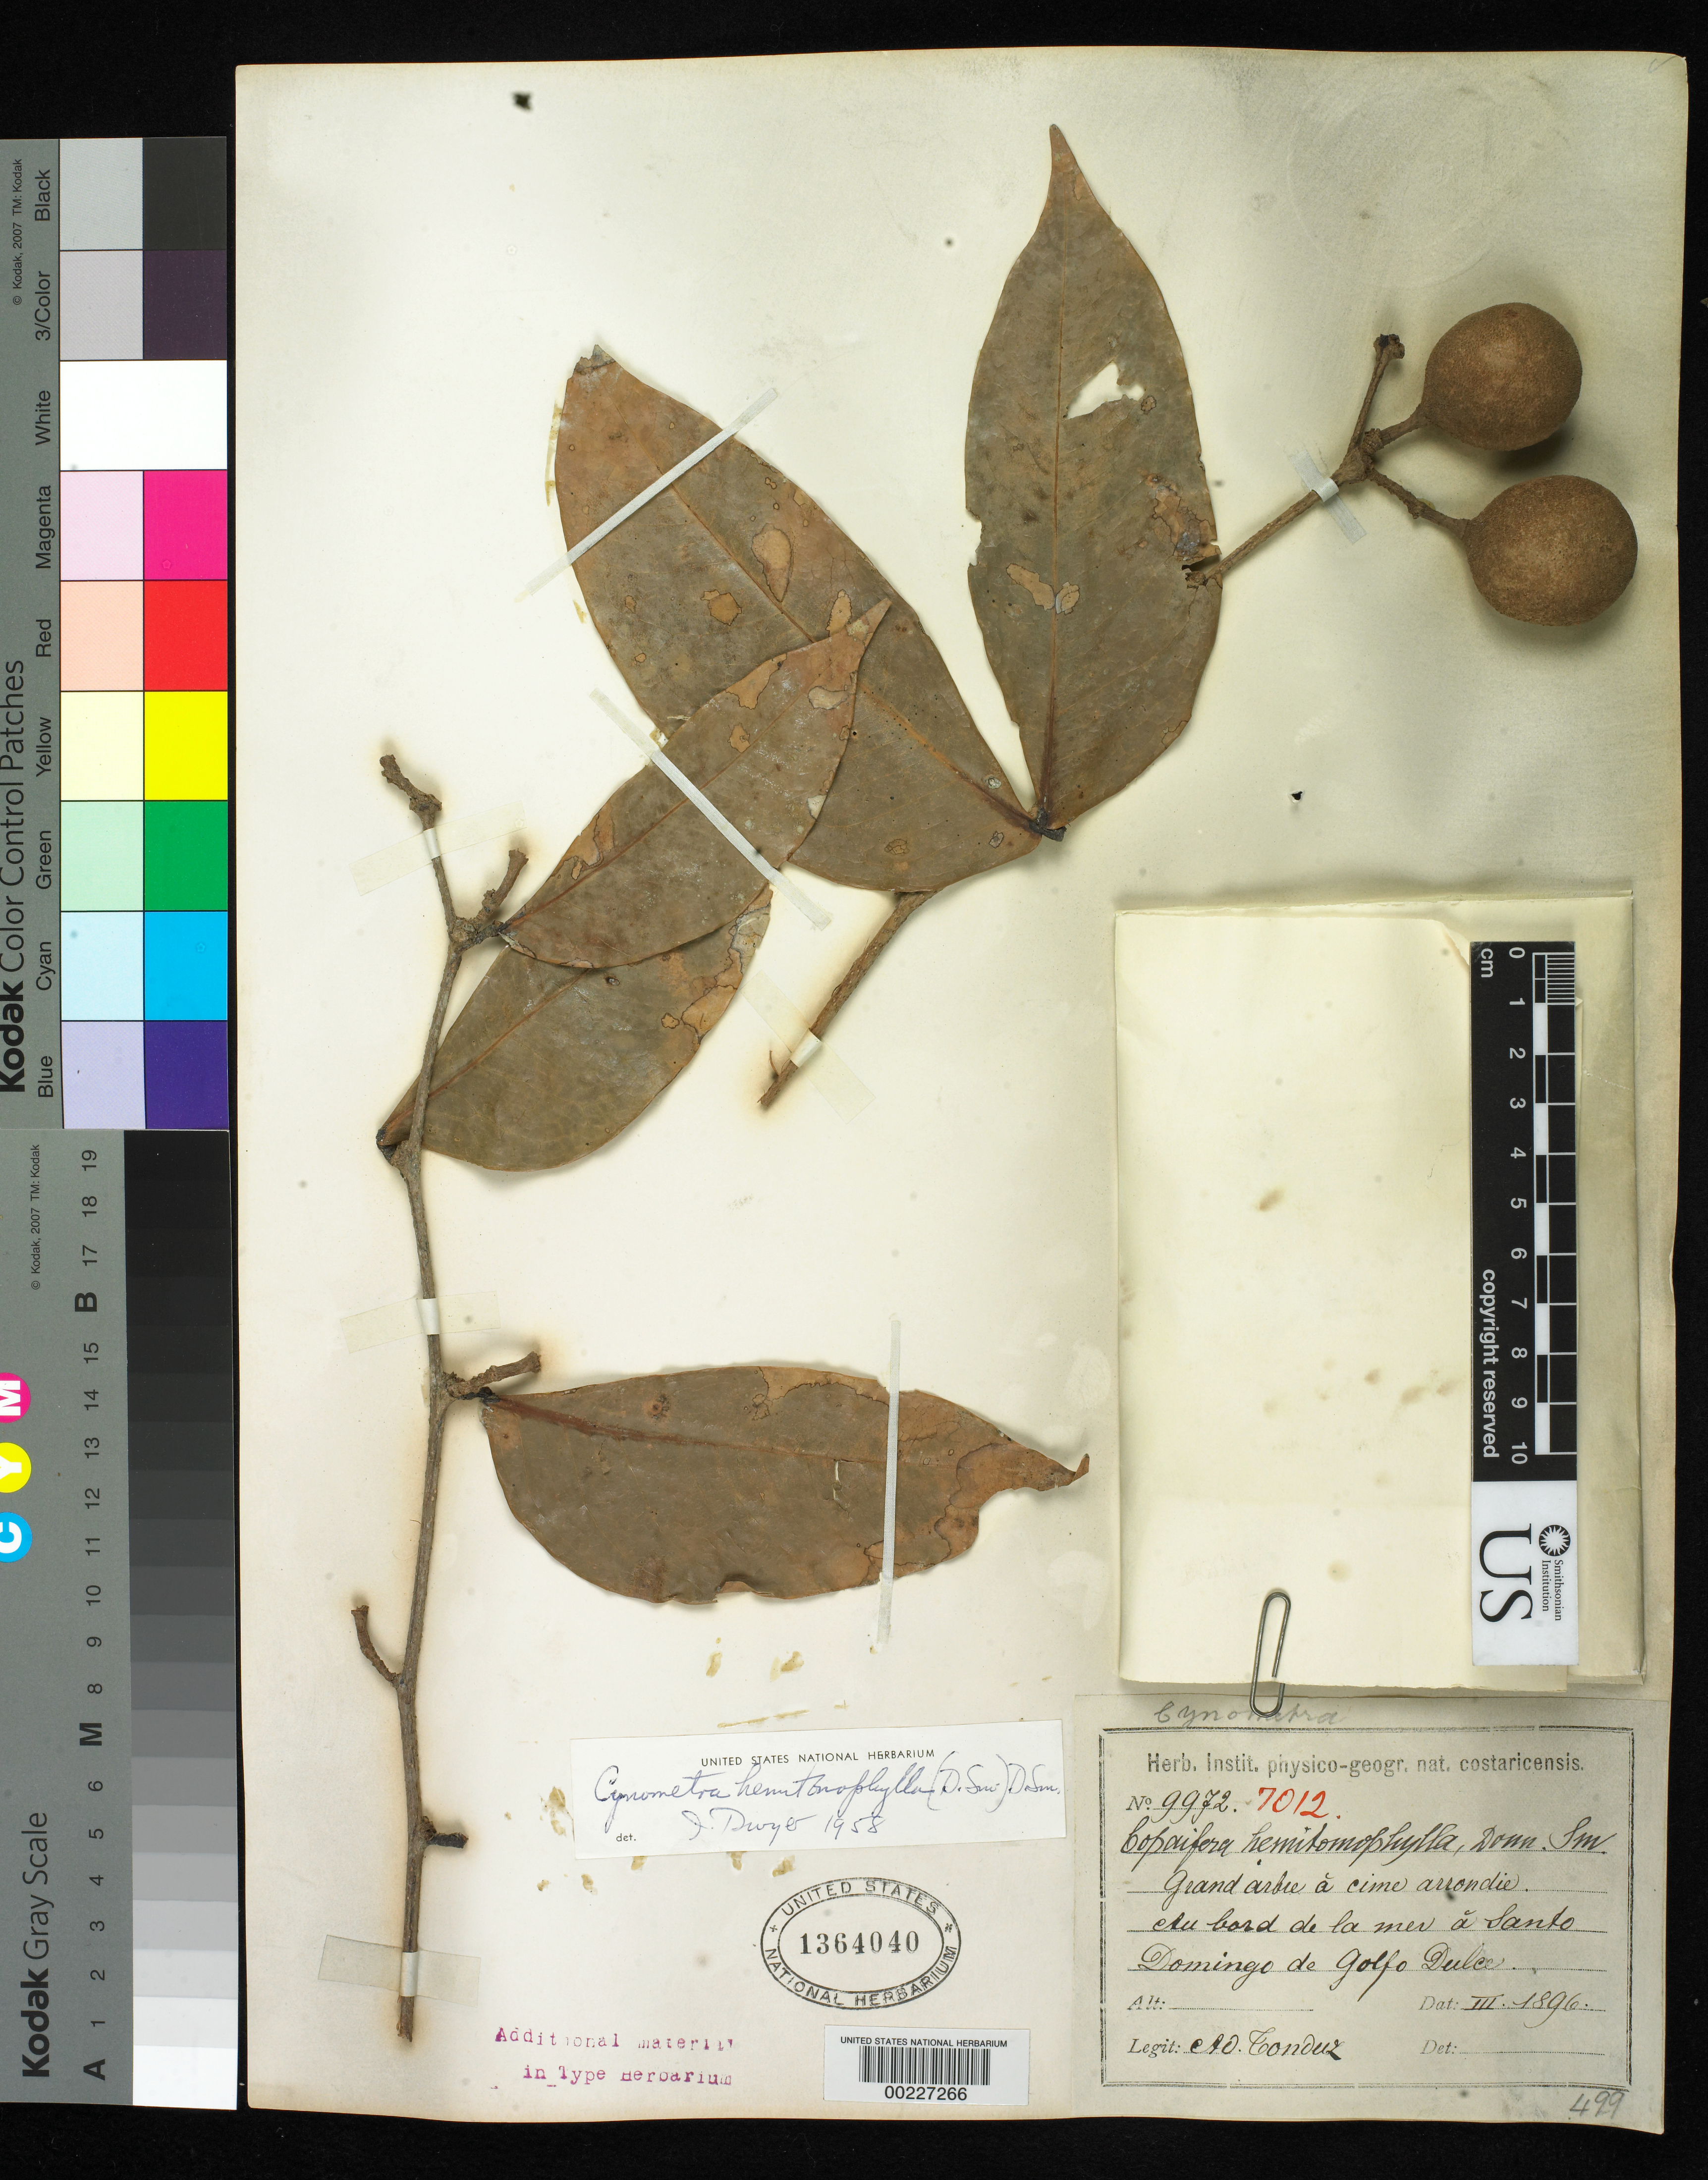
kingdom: Plantae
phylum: Tracheophyta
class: Magnoliopsida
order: Fabales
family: Fabaceae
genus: Copaifera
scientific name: Copaifera hemitomophylla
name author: Donn. Sm.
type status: Type Collection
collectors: A. Tonduz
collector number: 9972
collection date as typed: Mar 1896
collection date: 1896-03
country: Costa Rica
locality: Santo Domingo de Golfe Dulce.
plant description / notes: Tonduz 9972 = Donnell Smith 7012.; Specimen ex John Donnell Smith herbarium.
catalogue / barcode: US 1364040